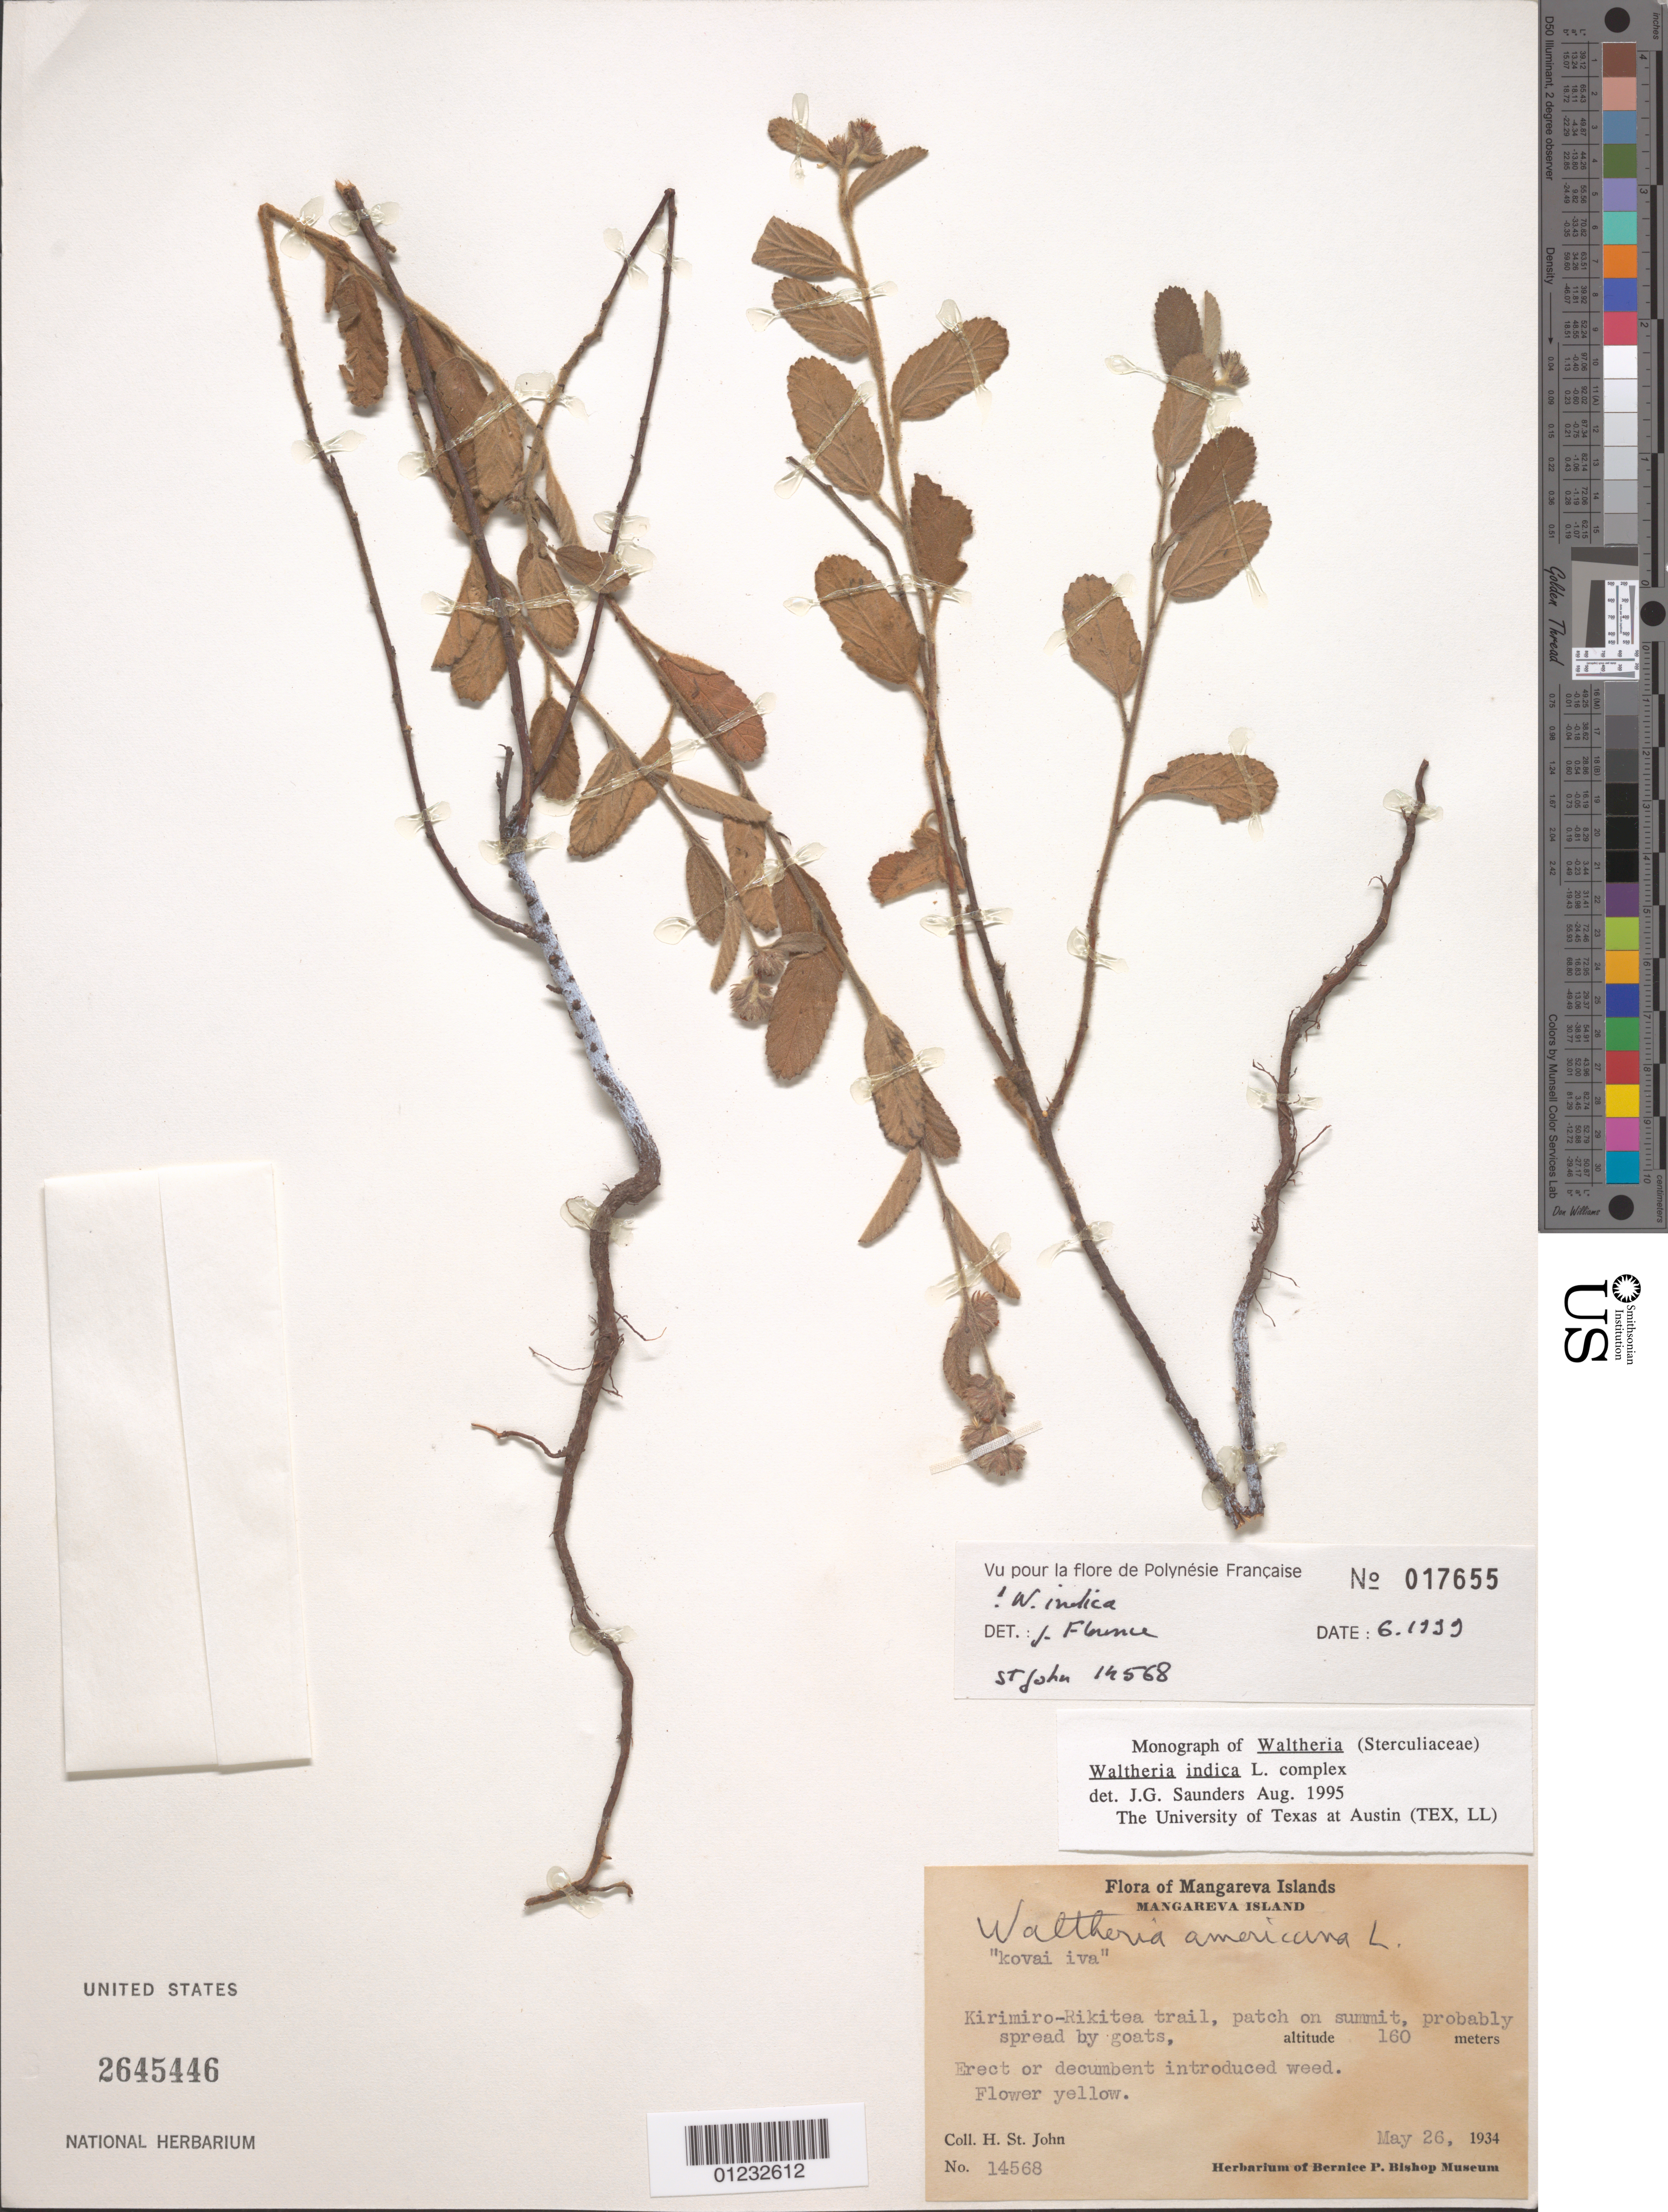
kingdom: Plantae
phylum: Tracheophyta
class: Magnoliopsida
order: Malvales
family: Malvaceae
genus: Waltheria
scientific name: Waltheria indica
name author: L.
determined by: Florence, J.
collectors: H. St. John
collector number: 14568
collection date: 1934-05-26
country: French Polynesia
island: Mangareva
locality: Kirimiro-Rikitea trail, patch on summit.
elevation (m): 160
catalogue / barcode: US 2645446